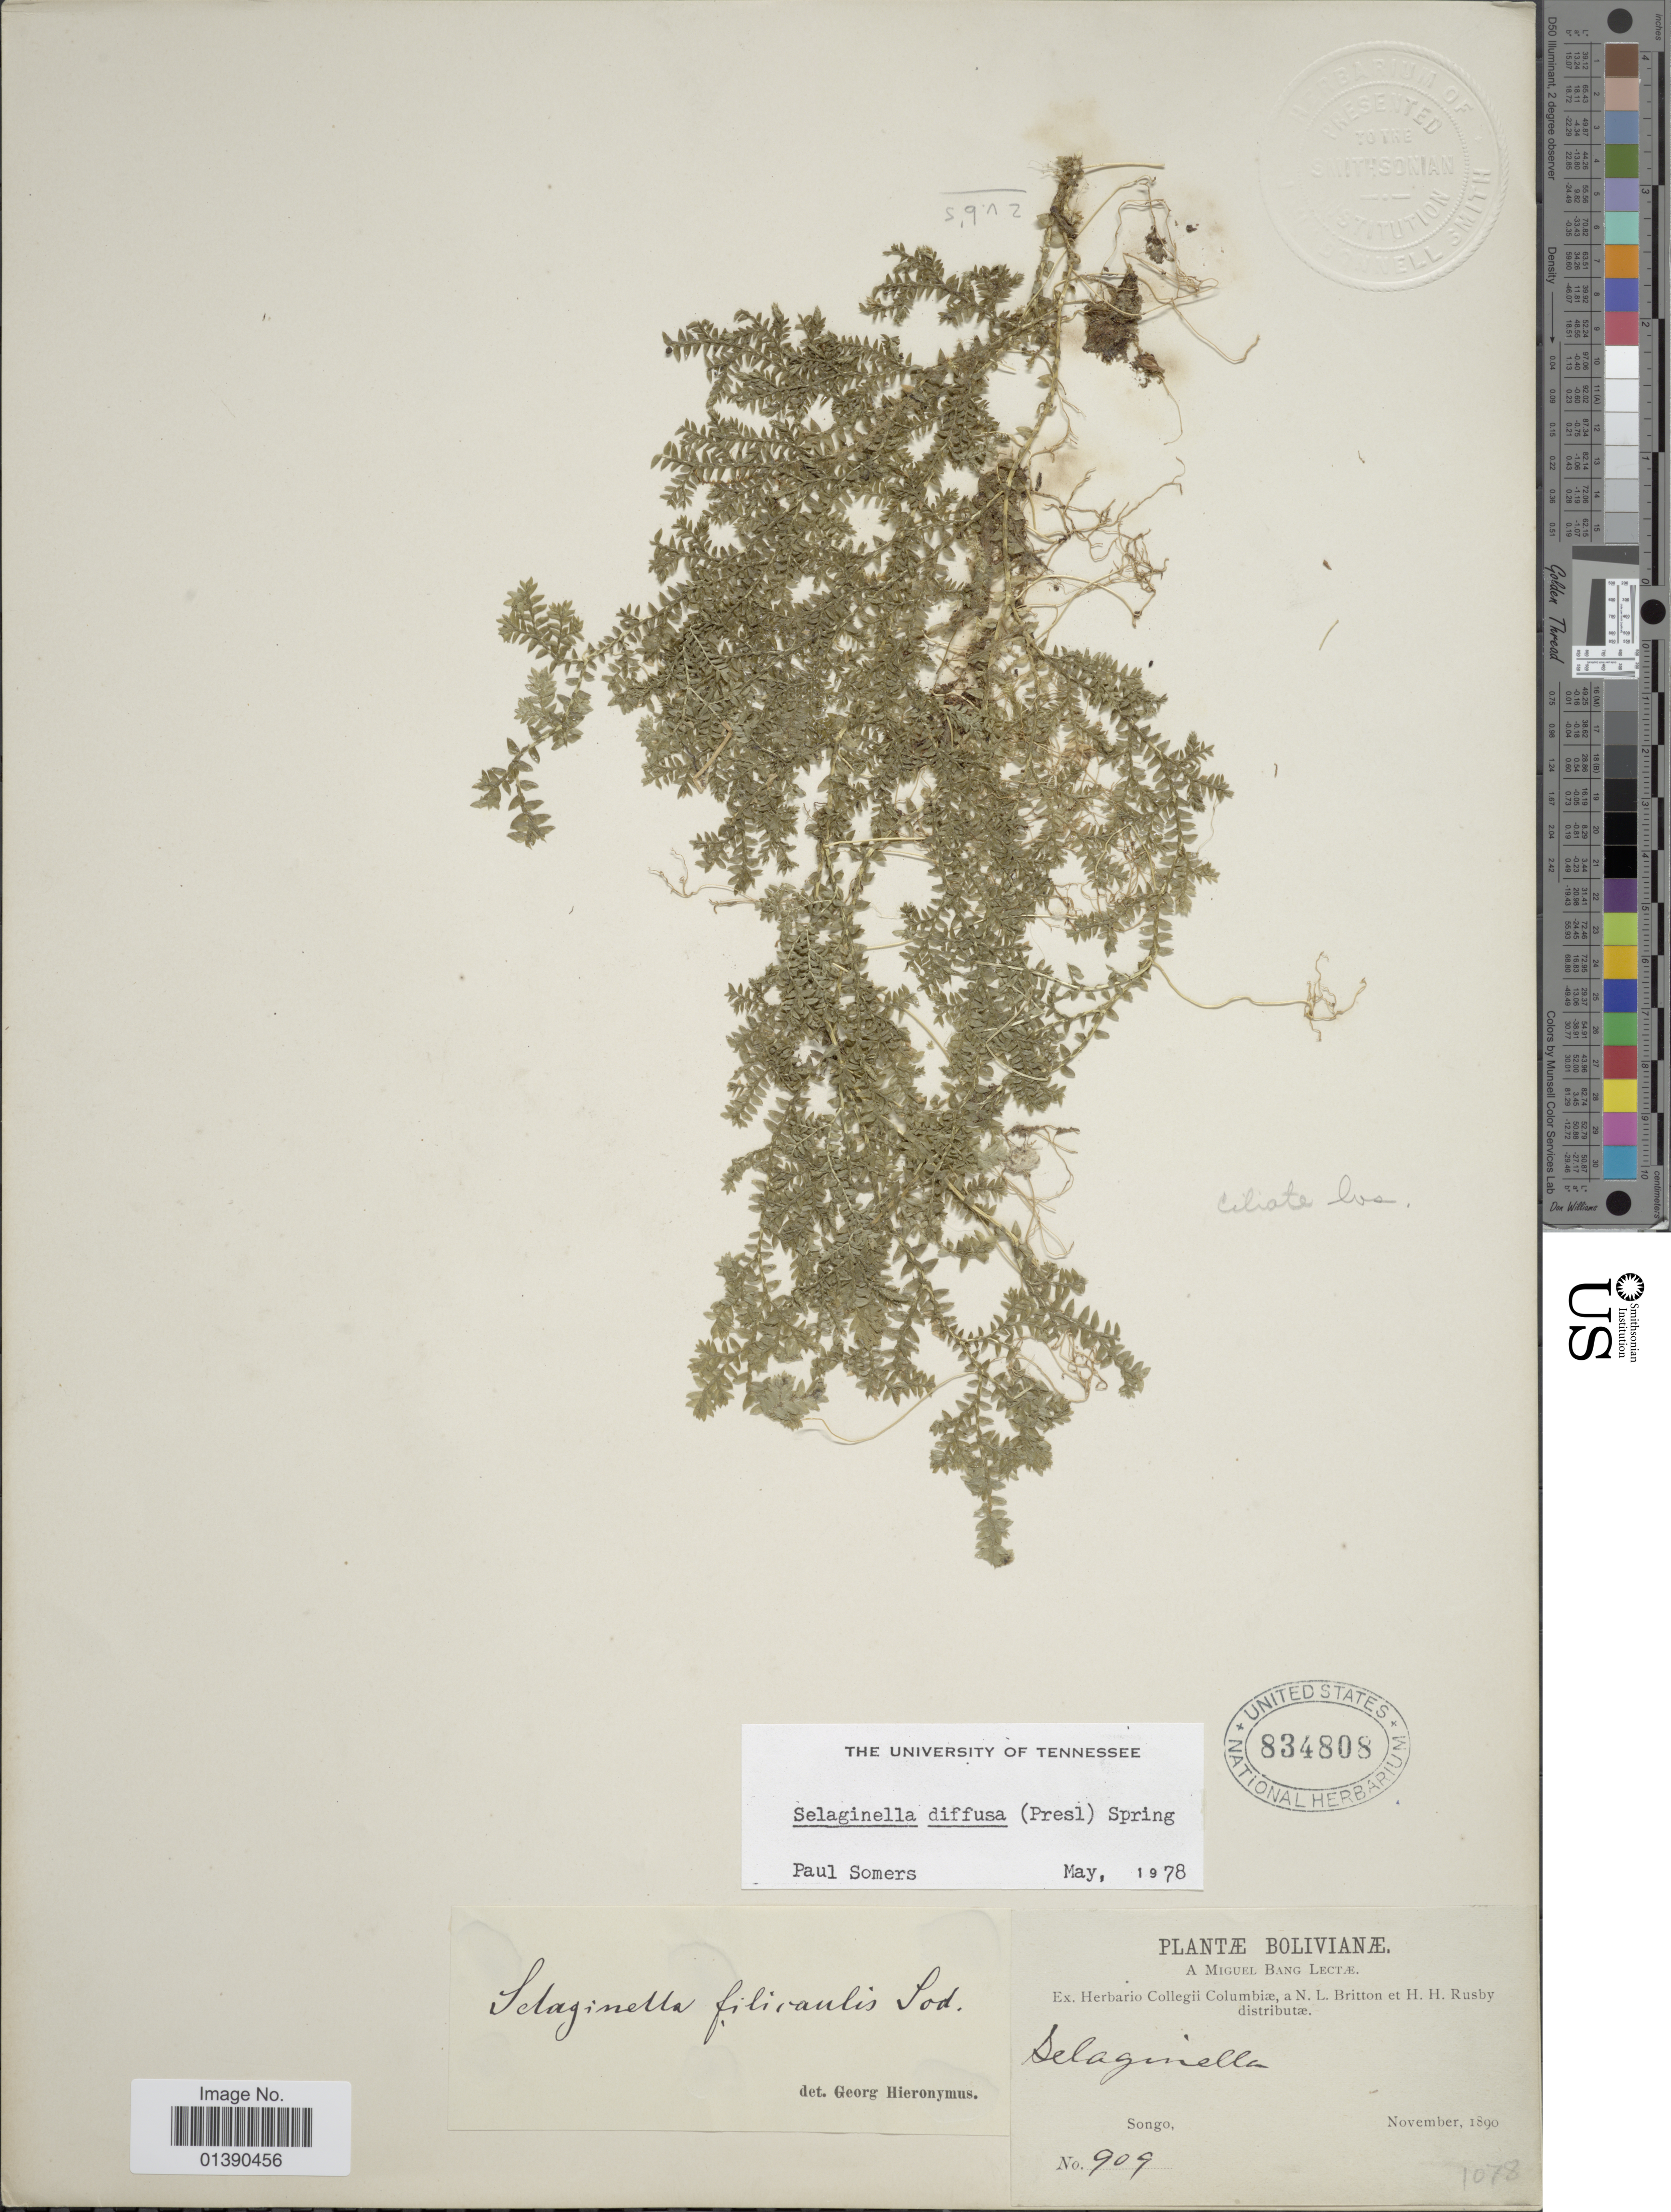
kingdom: Plantae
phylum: Tracheophyta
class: Lycopodiopsida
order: Selaginellales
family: Selaginellaceae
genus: Selaginella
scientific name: Selaginella diffusa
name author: (C. Presl) Spring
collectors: M. Bang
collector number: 909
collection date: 1890-11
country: Bolivia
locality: Songo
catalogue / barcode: US 834808